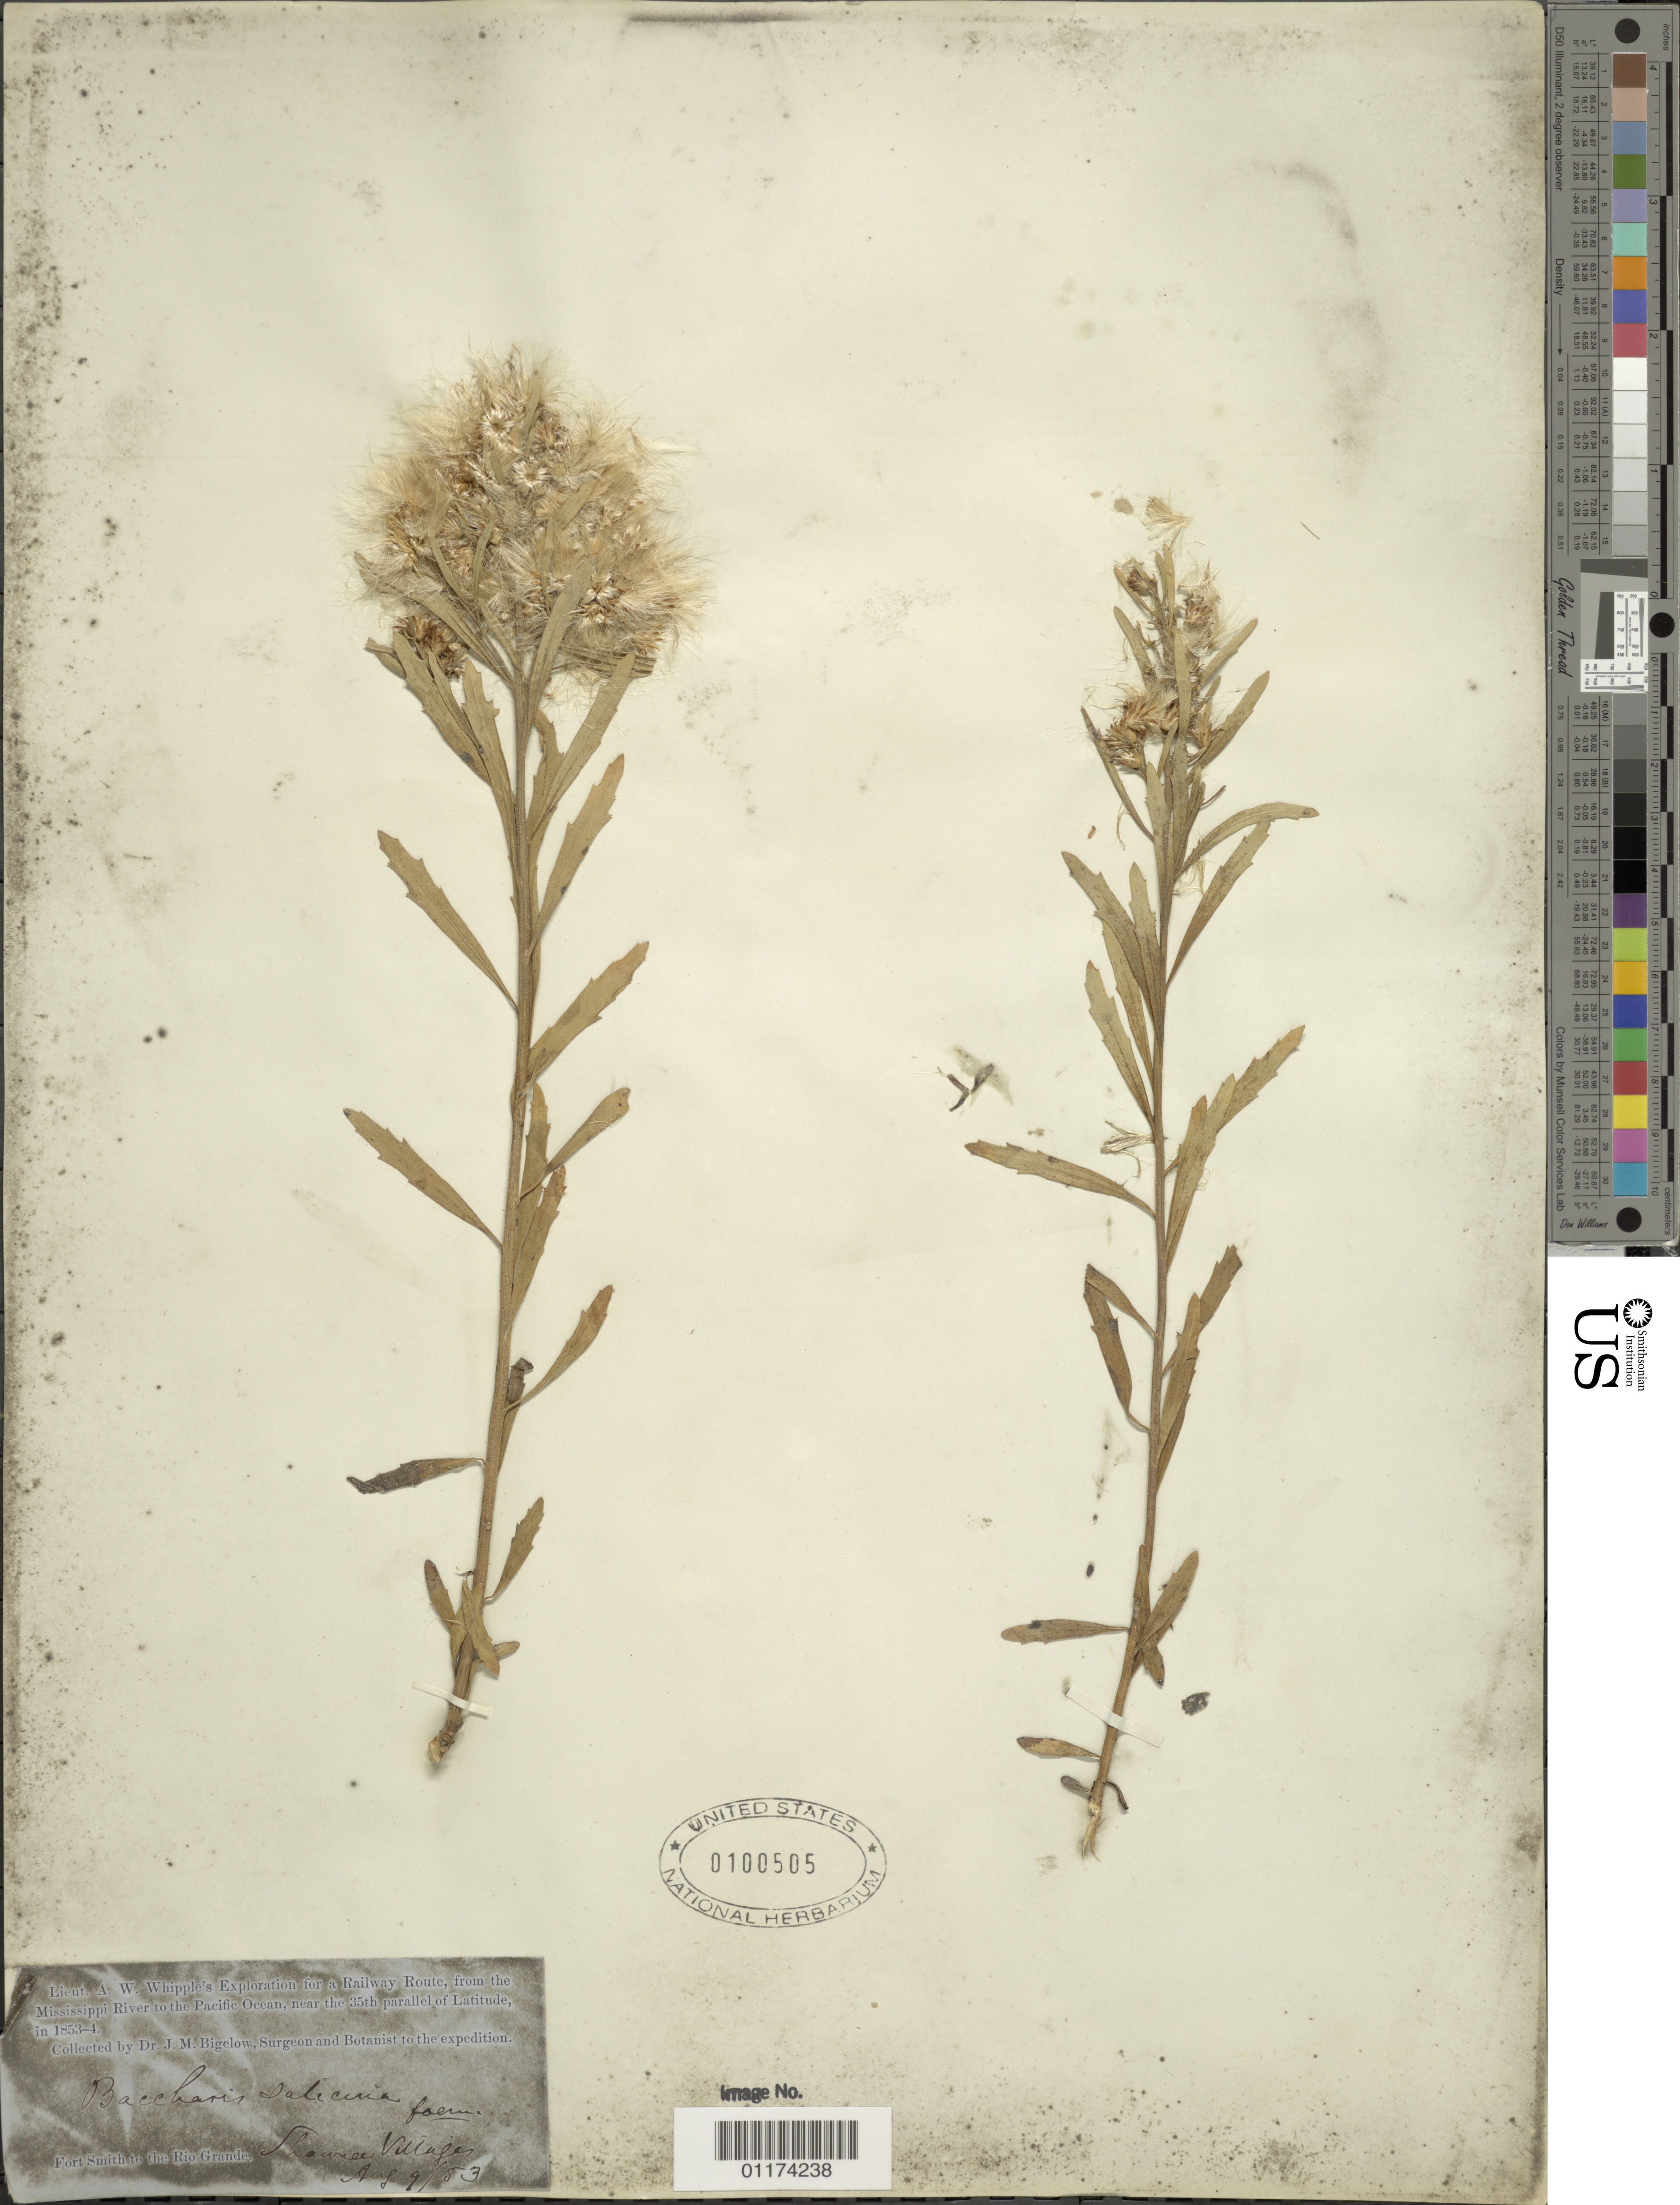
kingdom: Plantae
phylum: Tracheophyta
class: Magnoliopsida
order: Asterales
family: Asteraceae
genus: Baccharis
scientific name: Baccharis salicina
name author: Torr. & A. Gray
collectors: J. M. Bigelow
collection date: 1853-08-09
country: United States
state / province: Oklahoma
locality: Fort Smith to the Rio Grande, Shawnee Village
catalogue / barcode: US 100505